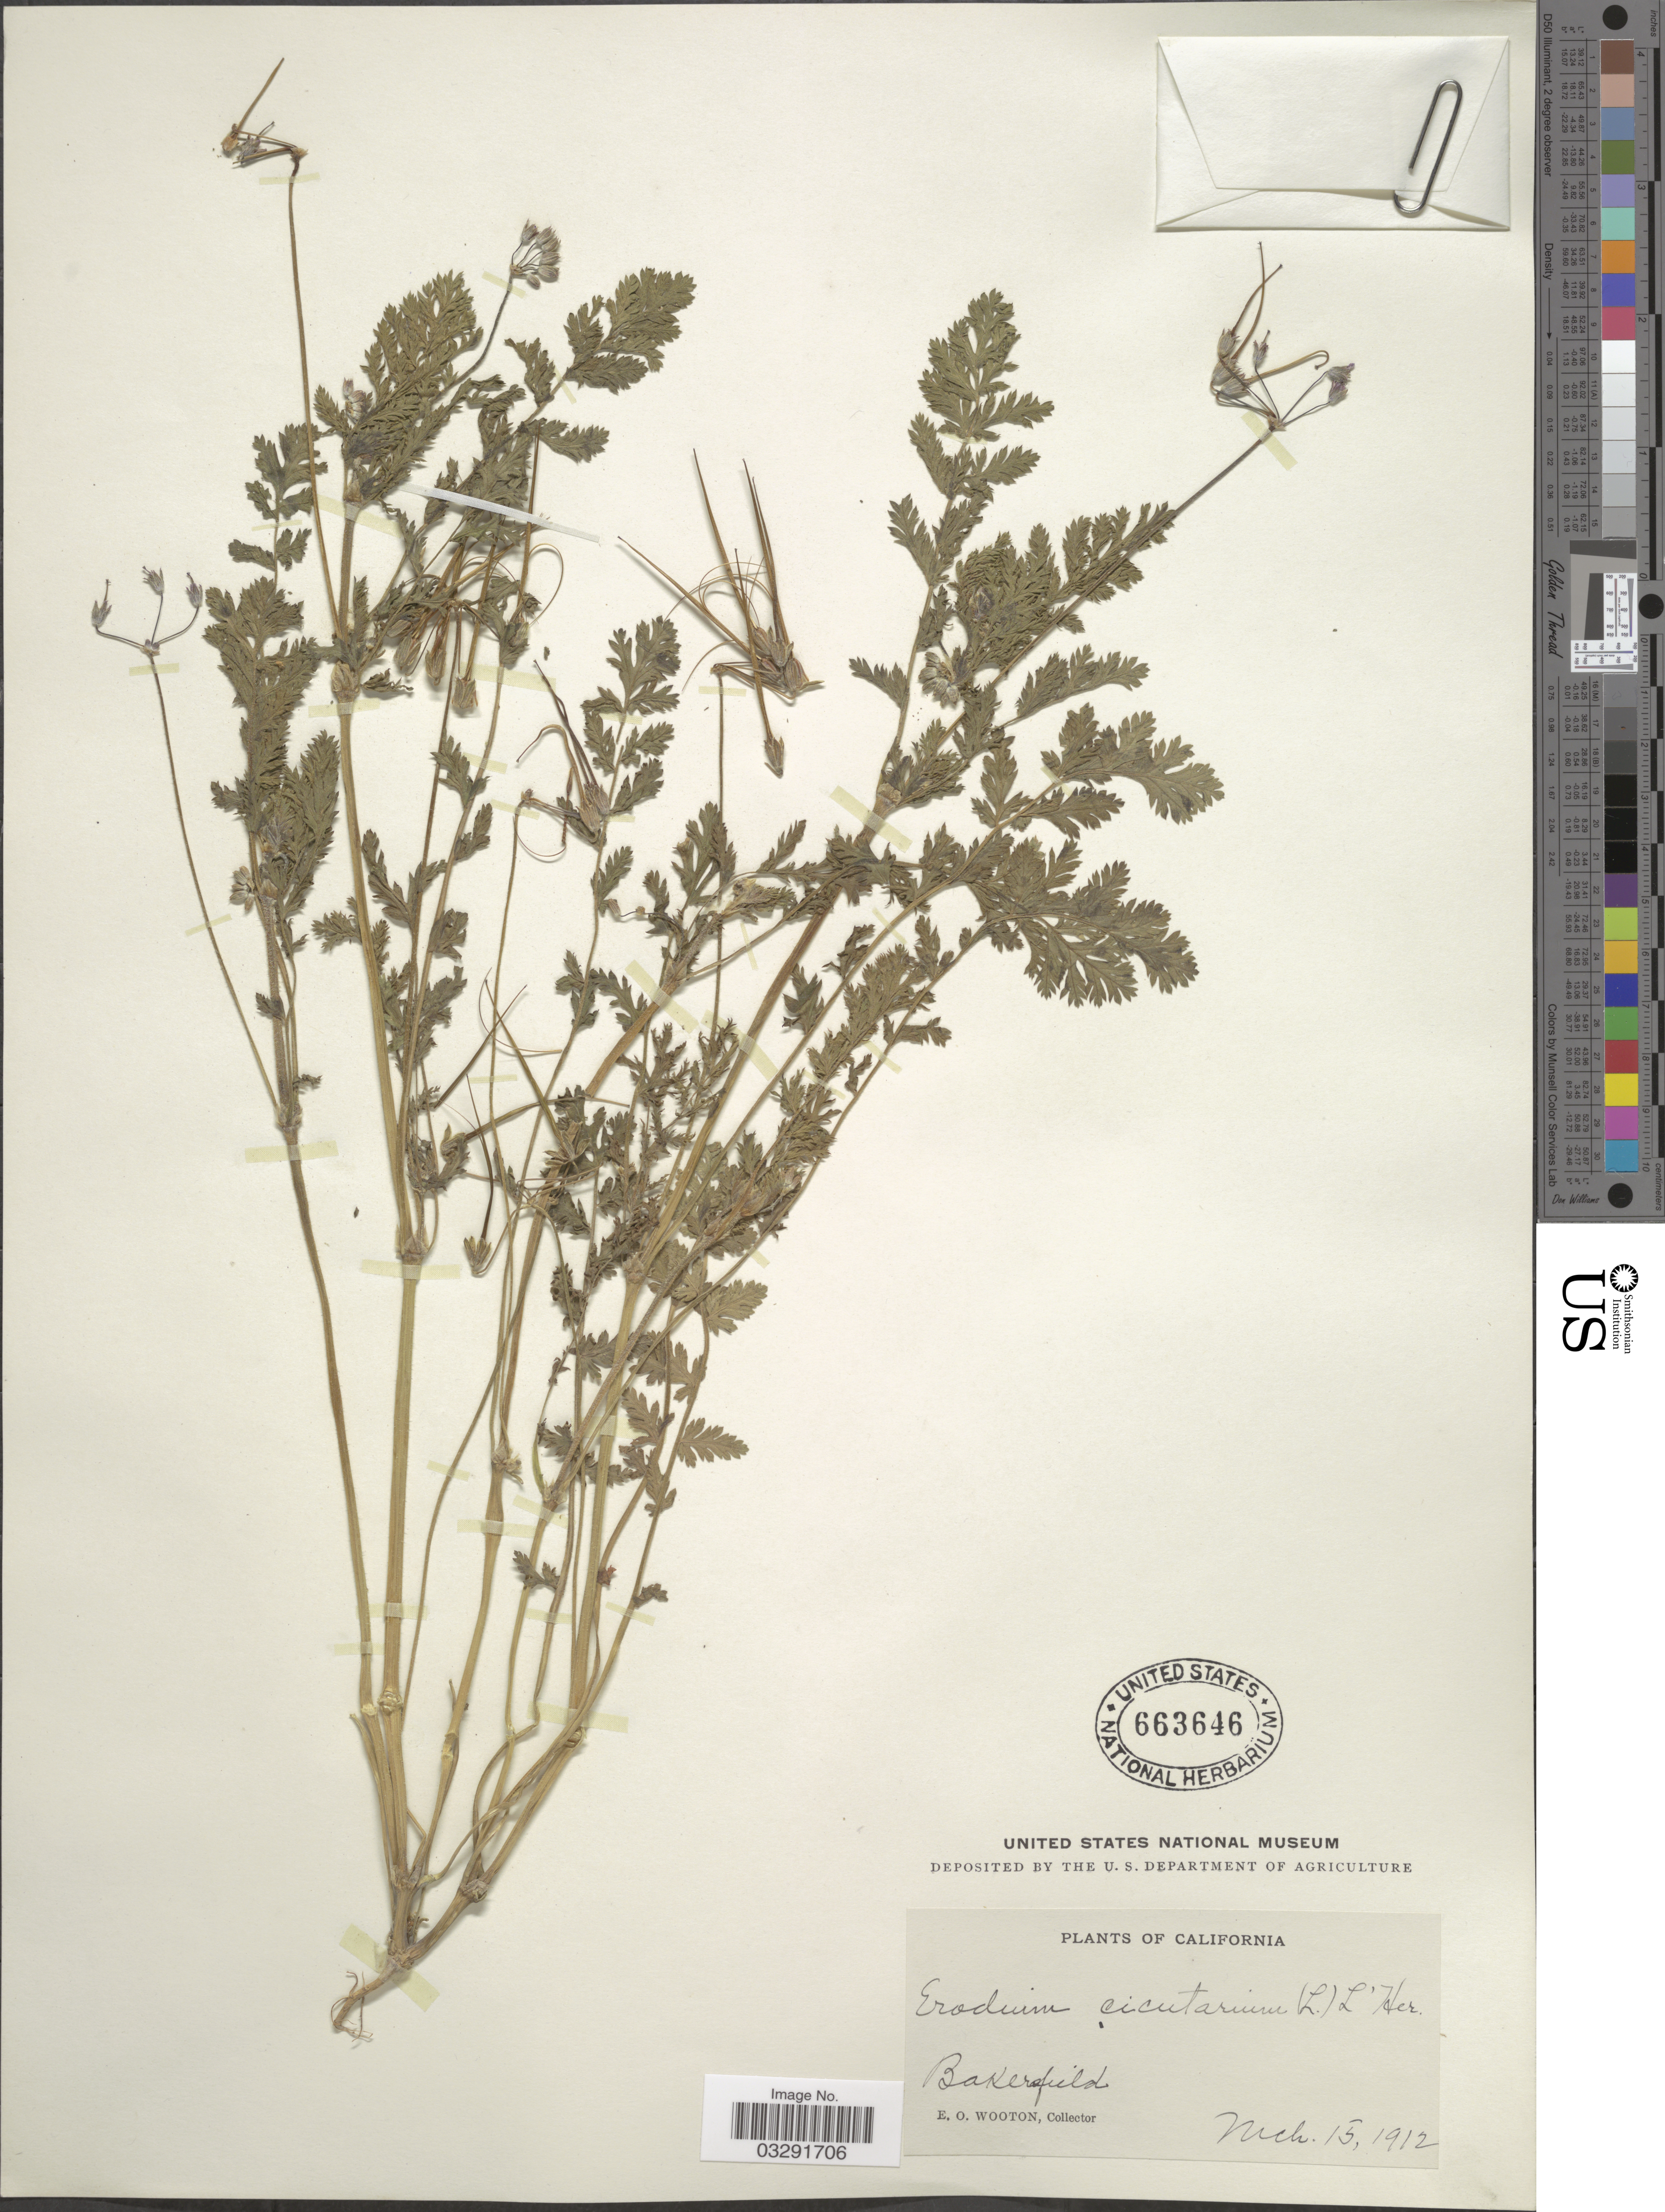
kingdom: Plantae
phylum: Tracheophyta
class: Magnoliopsida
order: Geraniales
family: Geraniaceae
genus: Erodium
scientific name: Erodium cicutarium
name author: (L.) L'Hér.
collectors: E. O. Wooton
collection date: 1912-03-15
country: United States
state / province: California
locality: Bakersfield.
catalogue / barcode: US 663646